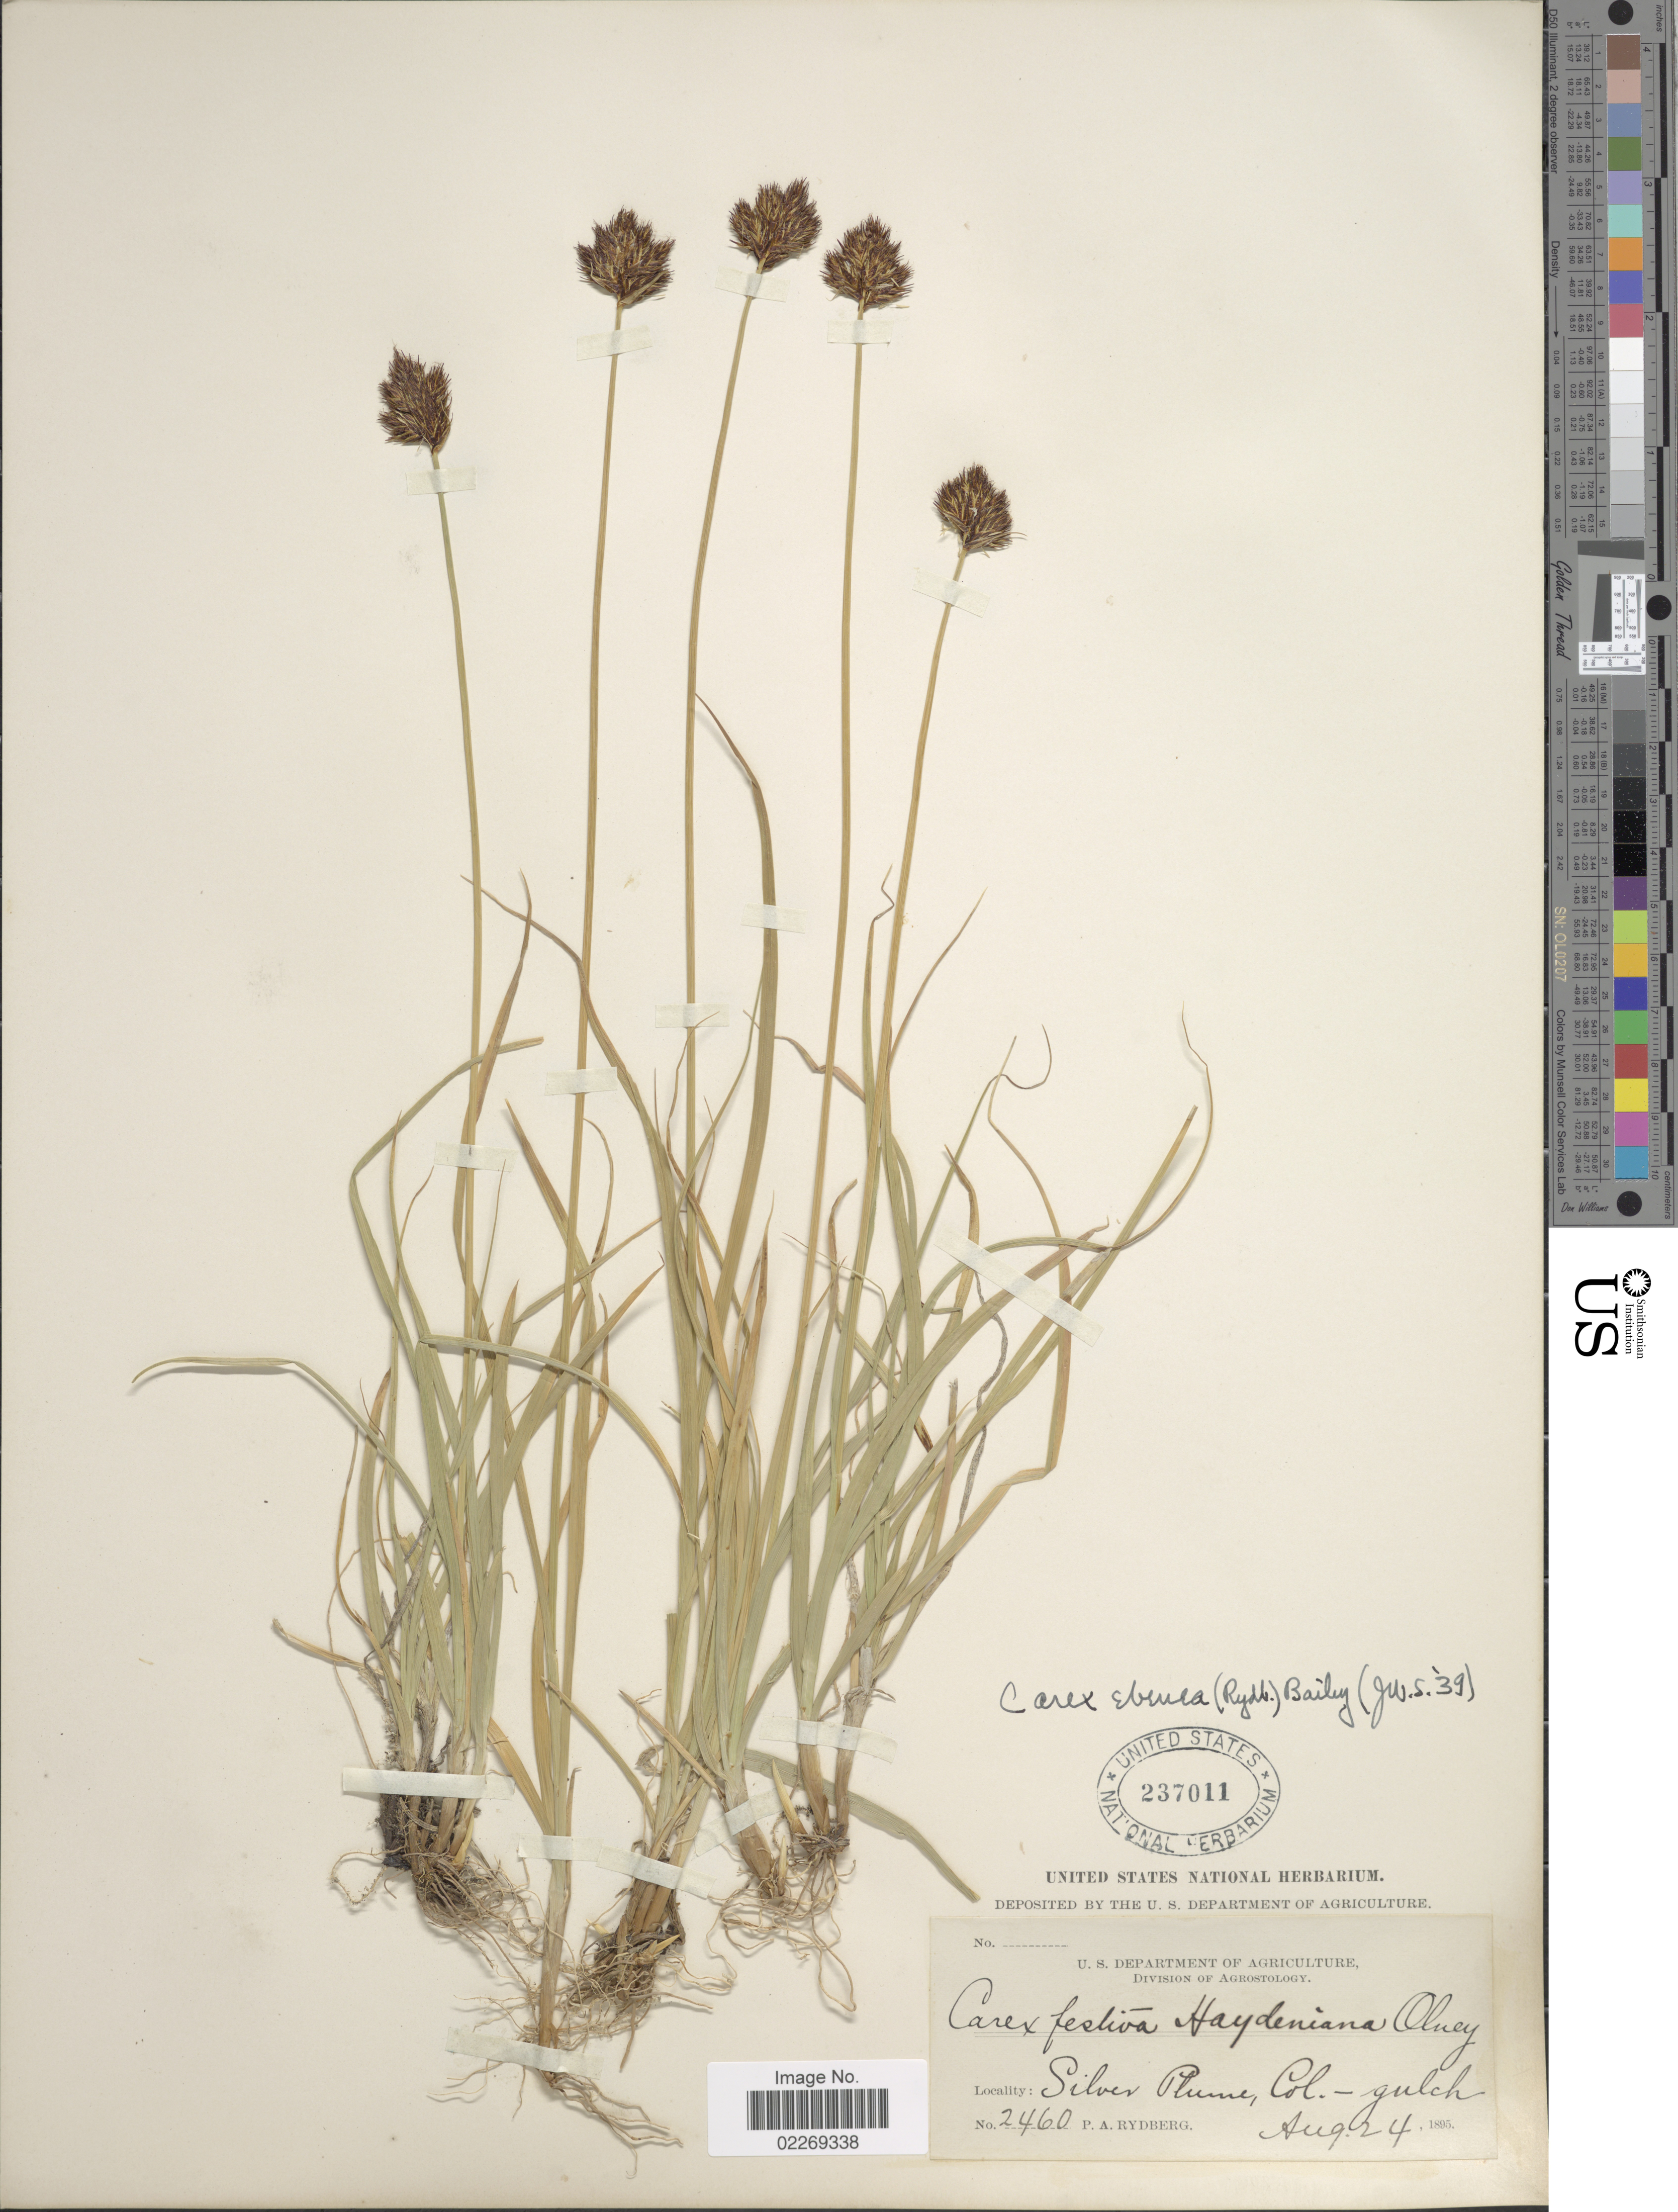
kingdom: Plantae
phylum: Tracheophyta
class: Liliopsida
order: Poales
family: Cyperaceae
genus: Carex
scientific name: Carex ebenea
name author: Rydb.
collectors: P. A. Rydberg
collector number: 2460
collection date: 1895-08-24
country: United States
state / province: Colorado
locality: Silver Plume - gulch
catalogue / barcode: US 237011